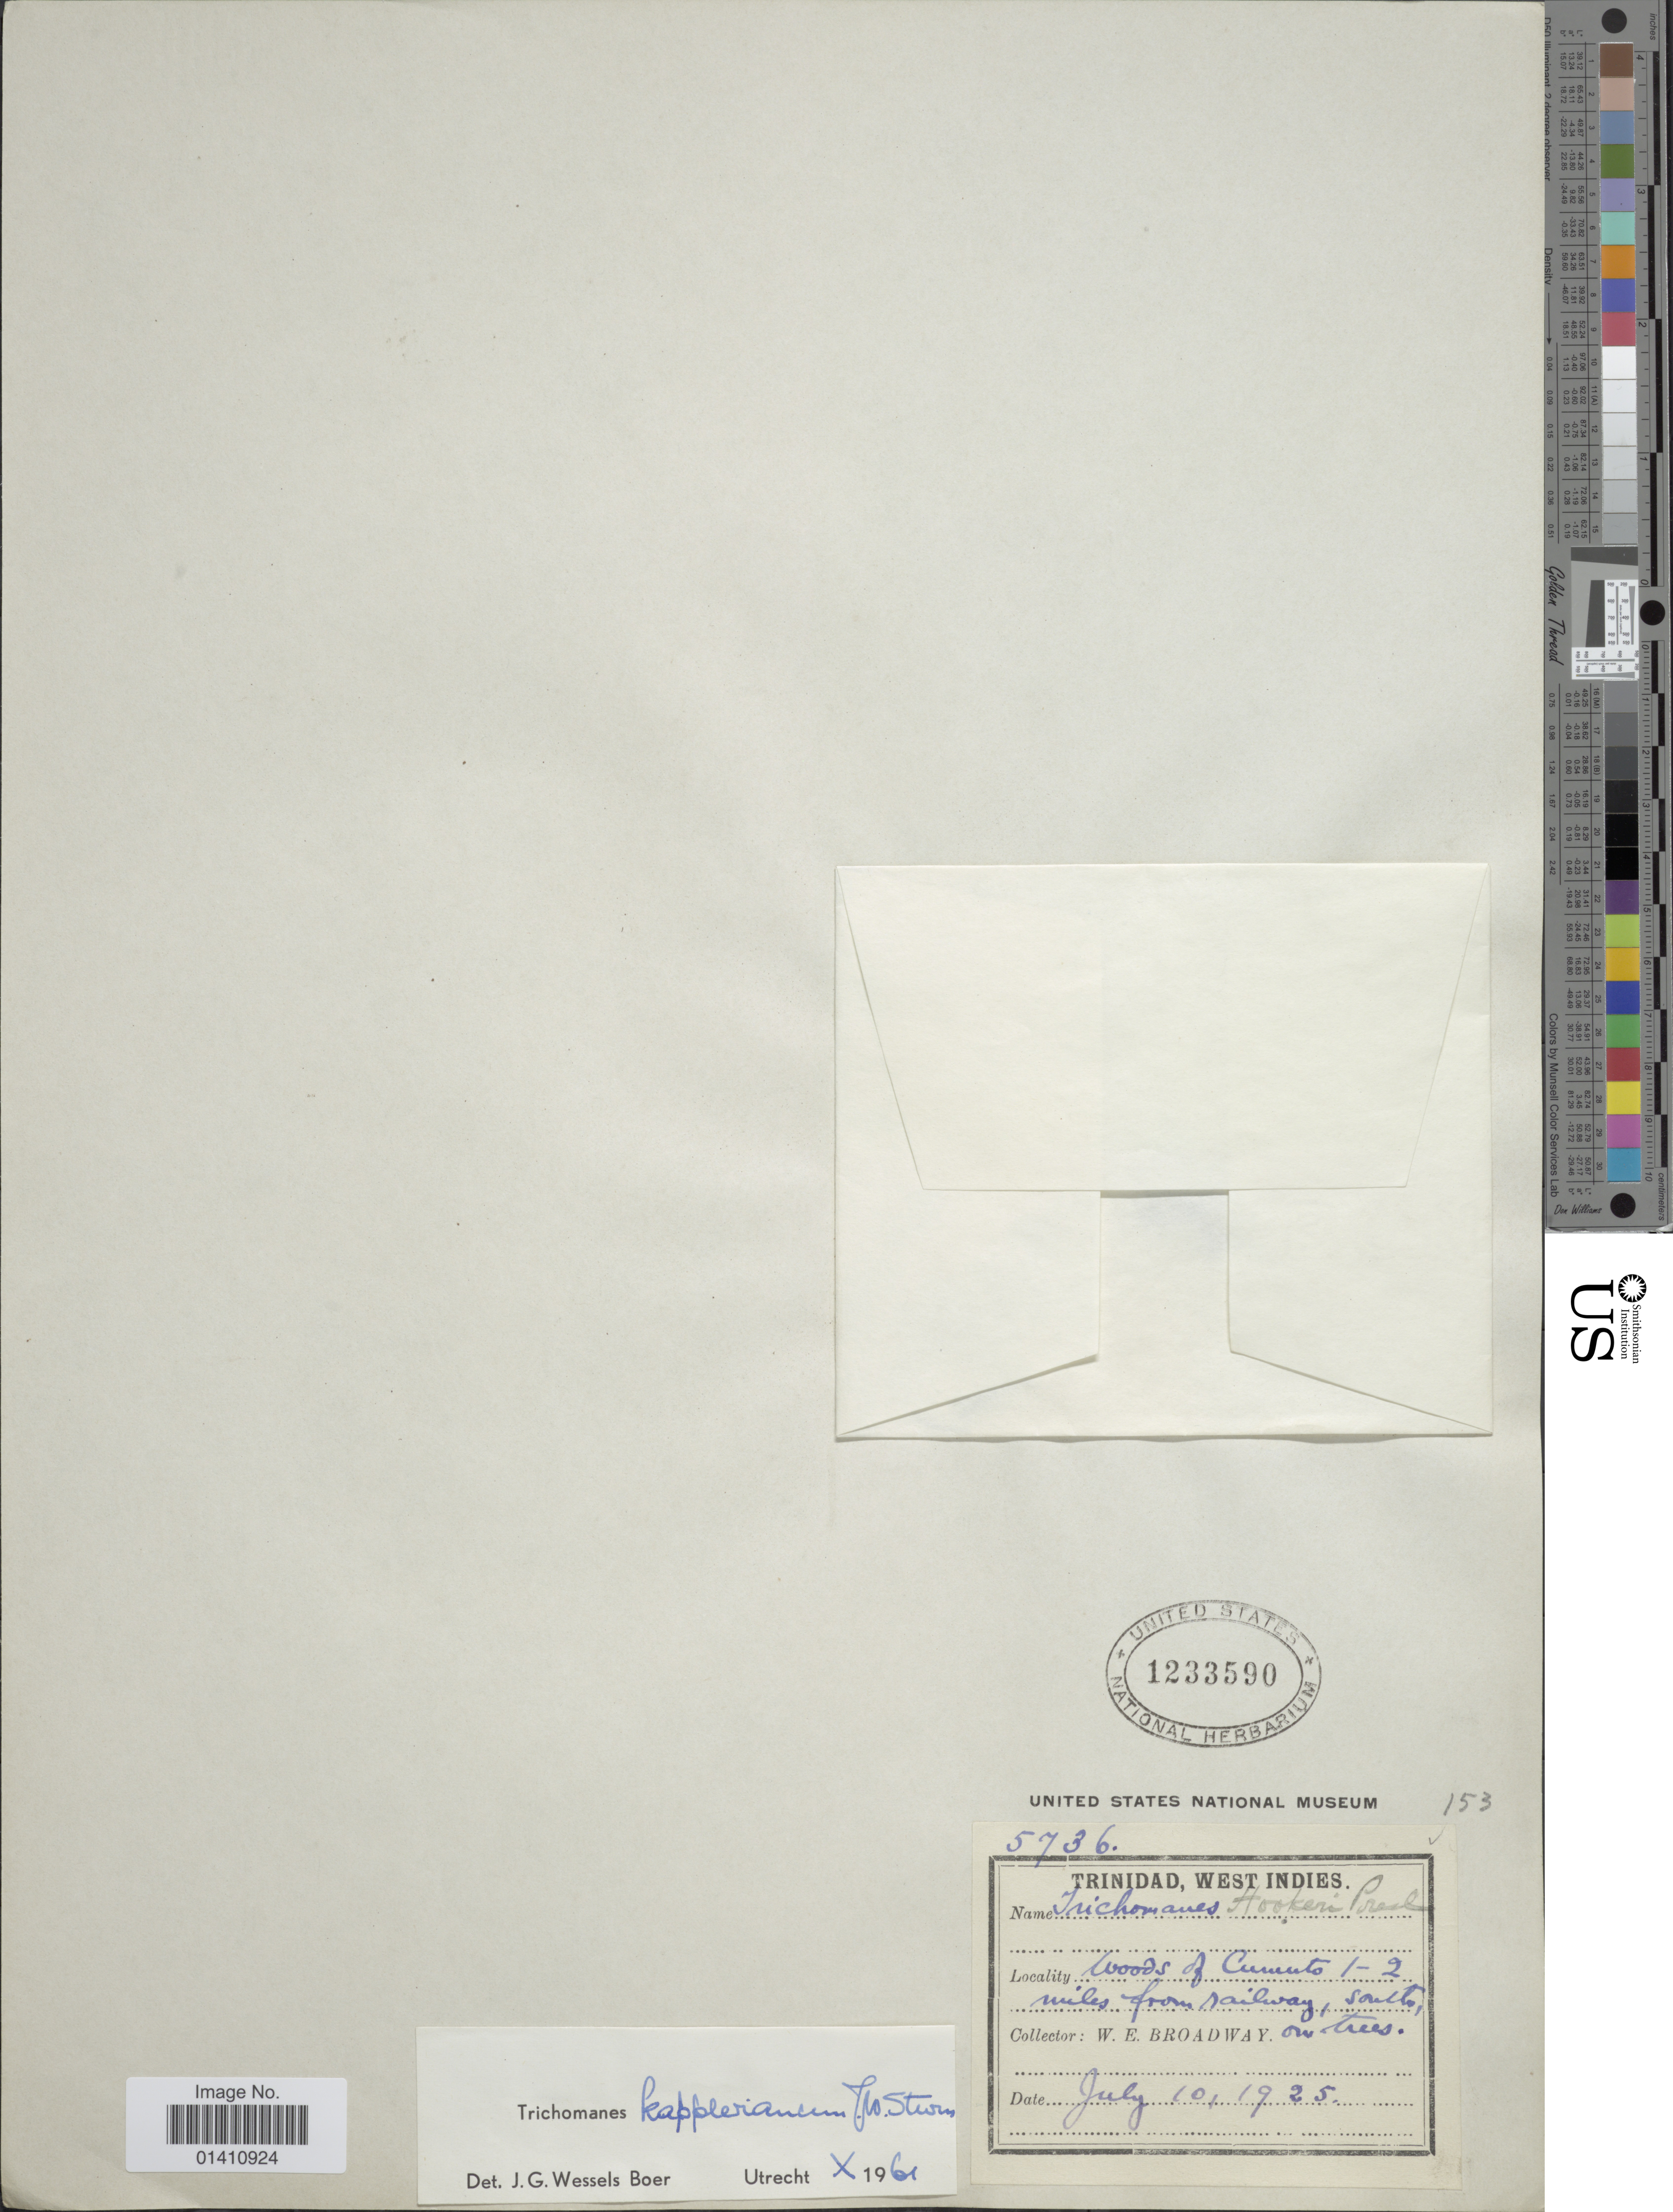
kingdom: Plantae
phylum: Tracheophyta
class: Polypodiopsida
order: Hymenophyllales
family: Hymenophyllaceae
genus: Didymoglossum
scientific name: Didymoglossum kapplerianum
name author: (Sturm) Ebihara & Dubuisson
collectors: W. E. Broadway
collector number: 5736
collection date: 1925-07-10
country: Trinidad and Tobago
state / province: Trinidad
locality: Trinidad, West Indies. Woods of Cumuto 1-2 miles from railway, south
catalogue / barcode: US 1233590